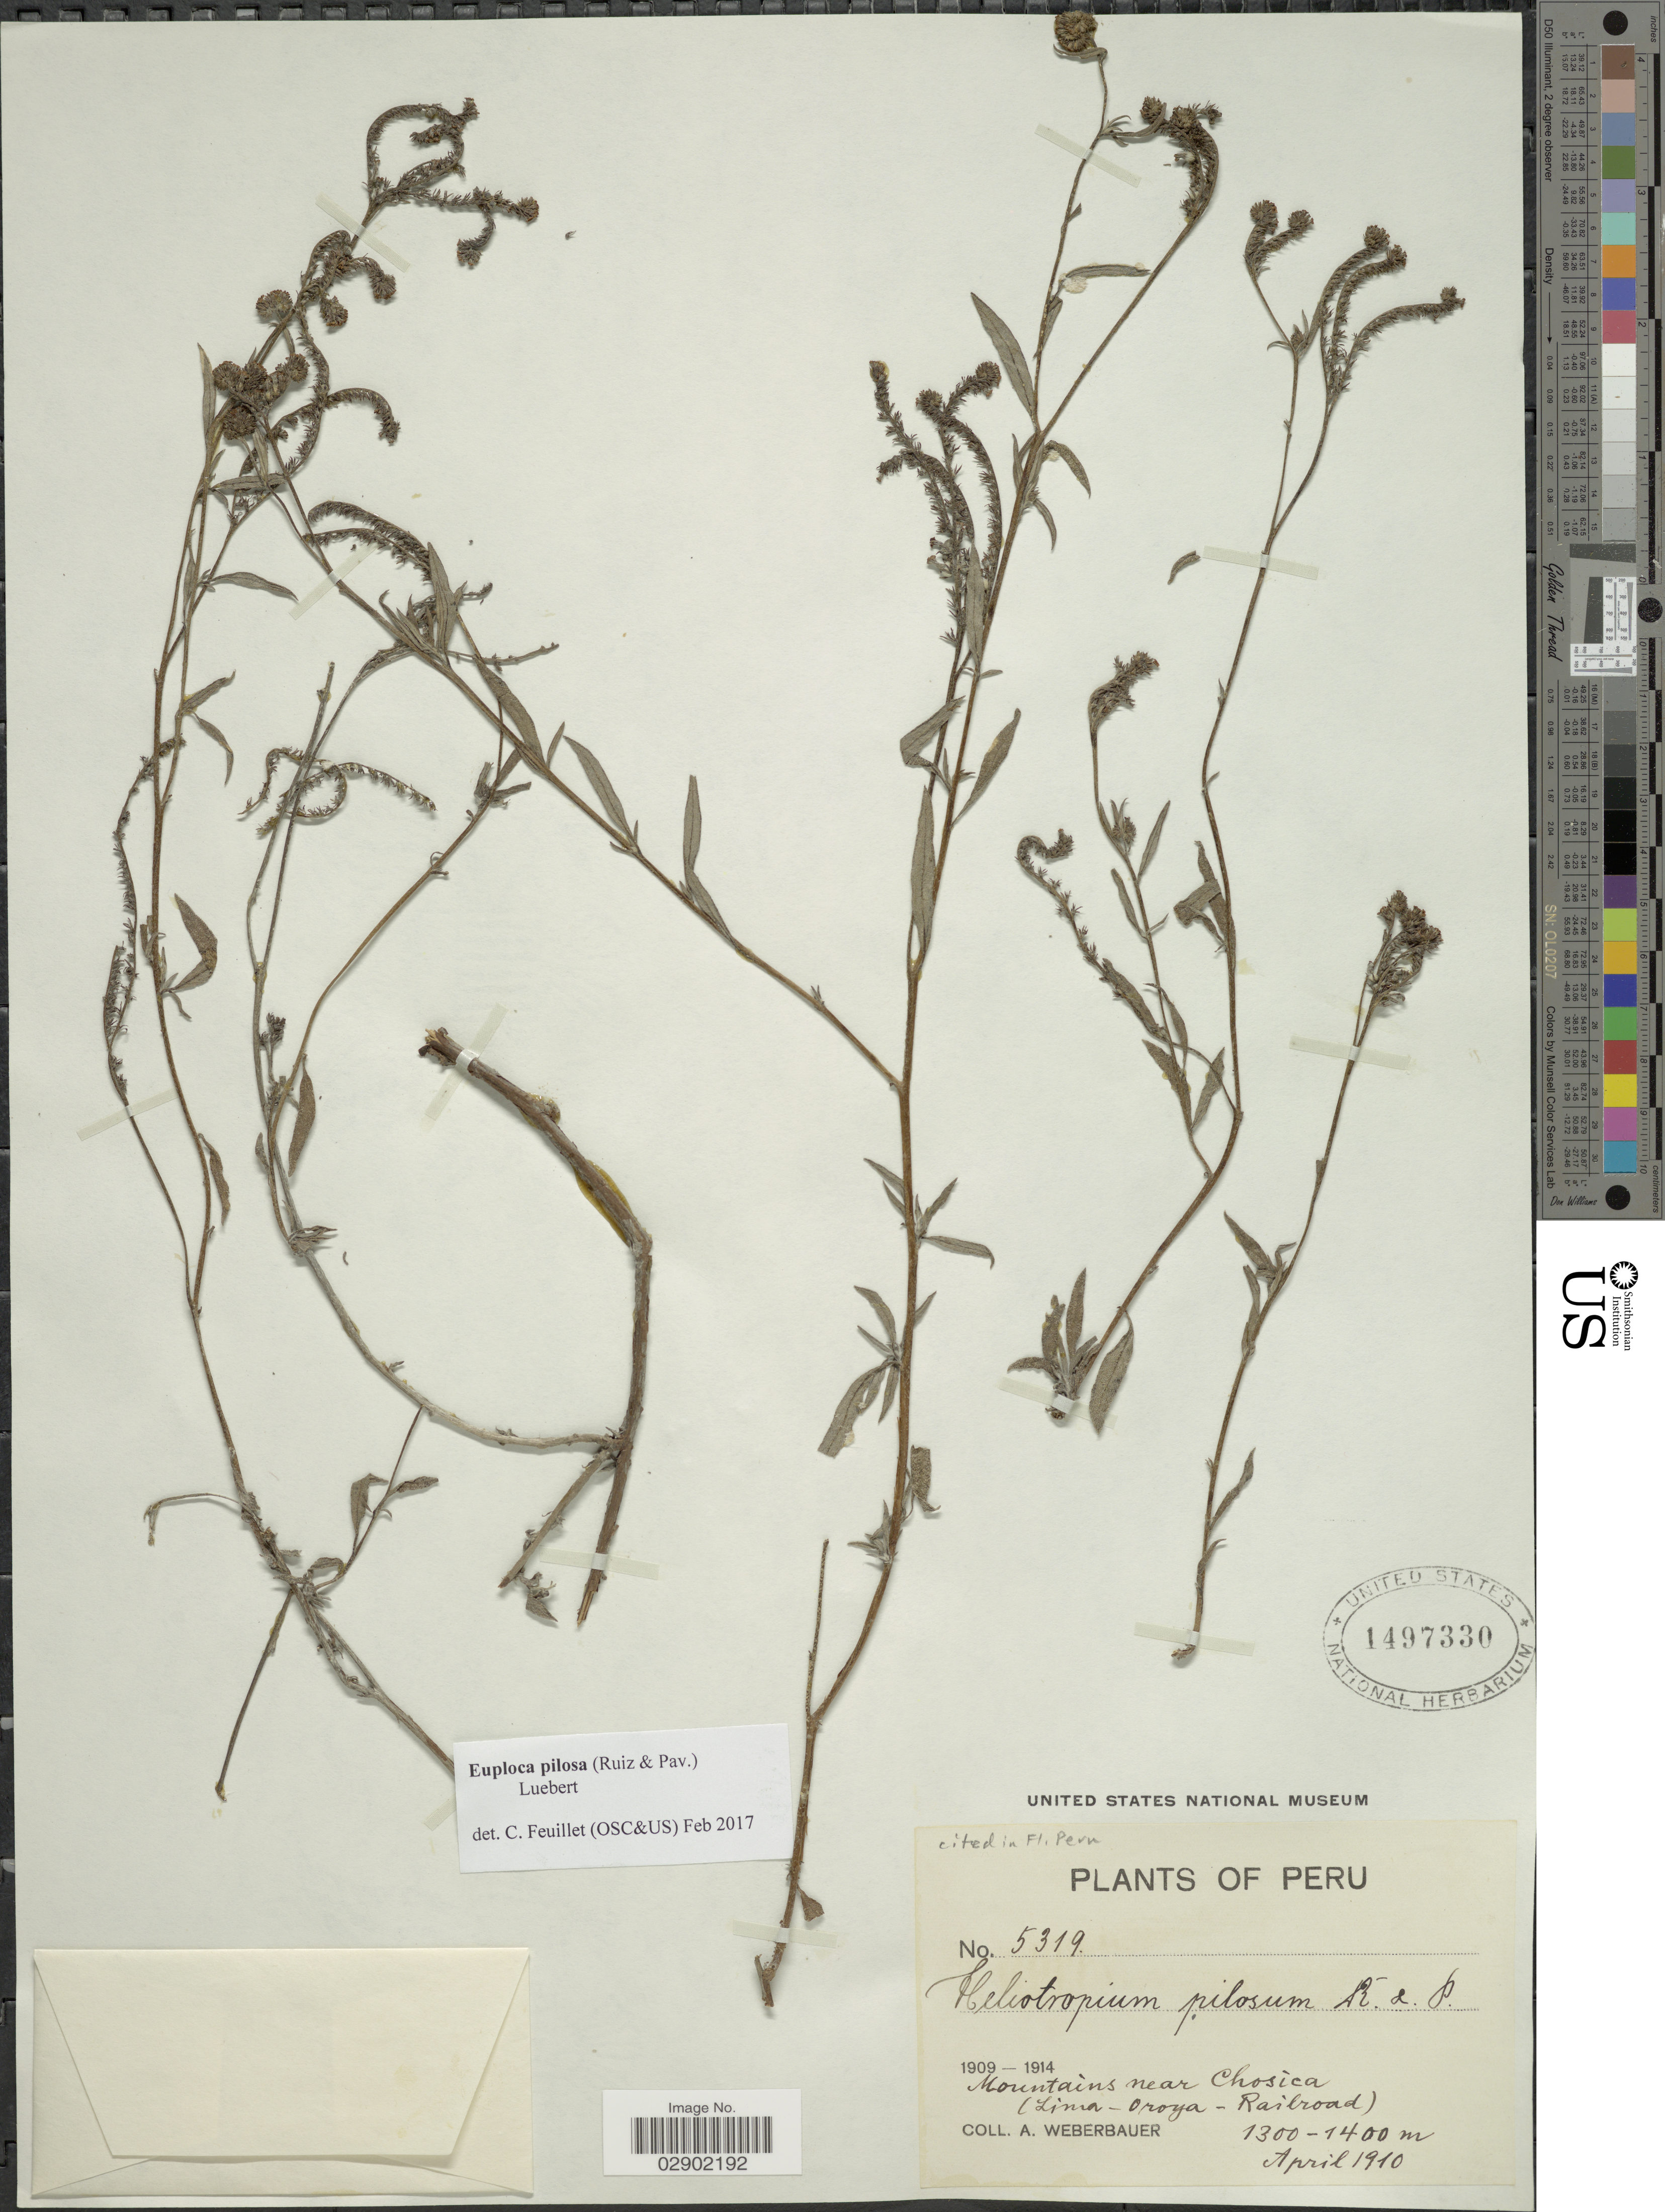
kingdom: Plantae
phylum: Tracheophyta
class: Magnoliopsida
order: Boraginales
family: Heliotropiaceae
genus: Euploca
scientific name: Euploca pilosa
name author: (Ruiz & Pav.)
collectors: A. Weberbauer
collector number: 5319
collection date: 1910-04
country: Peru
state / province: Lima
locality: Mountains near Chosíca (Lima - Oroya - Railroad).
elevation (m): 1300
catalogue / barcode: US 1497330